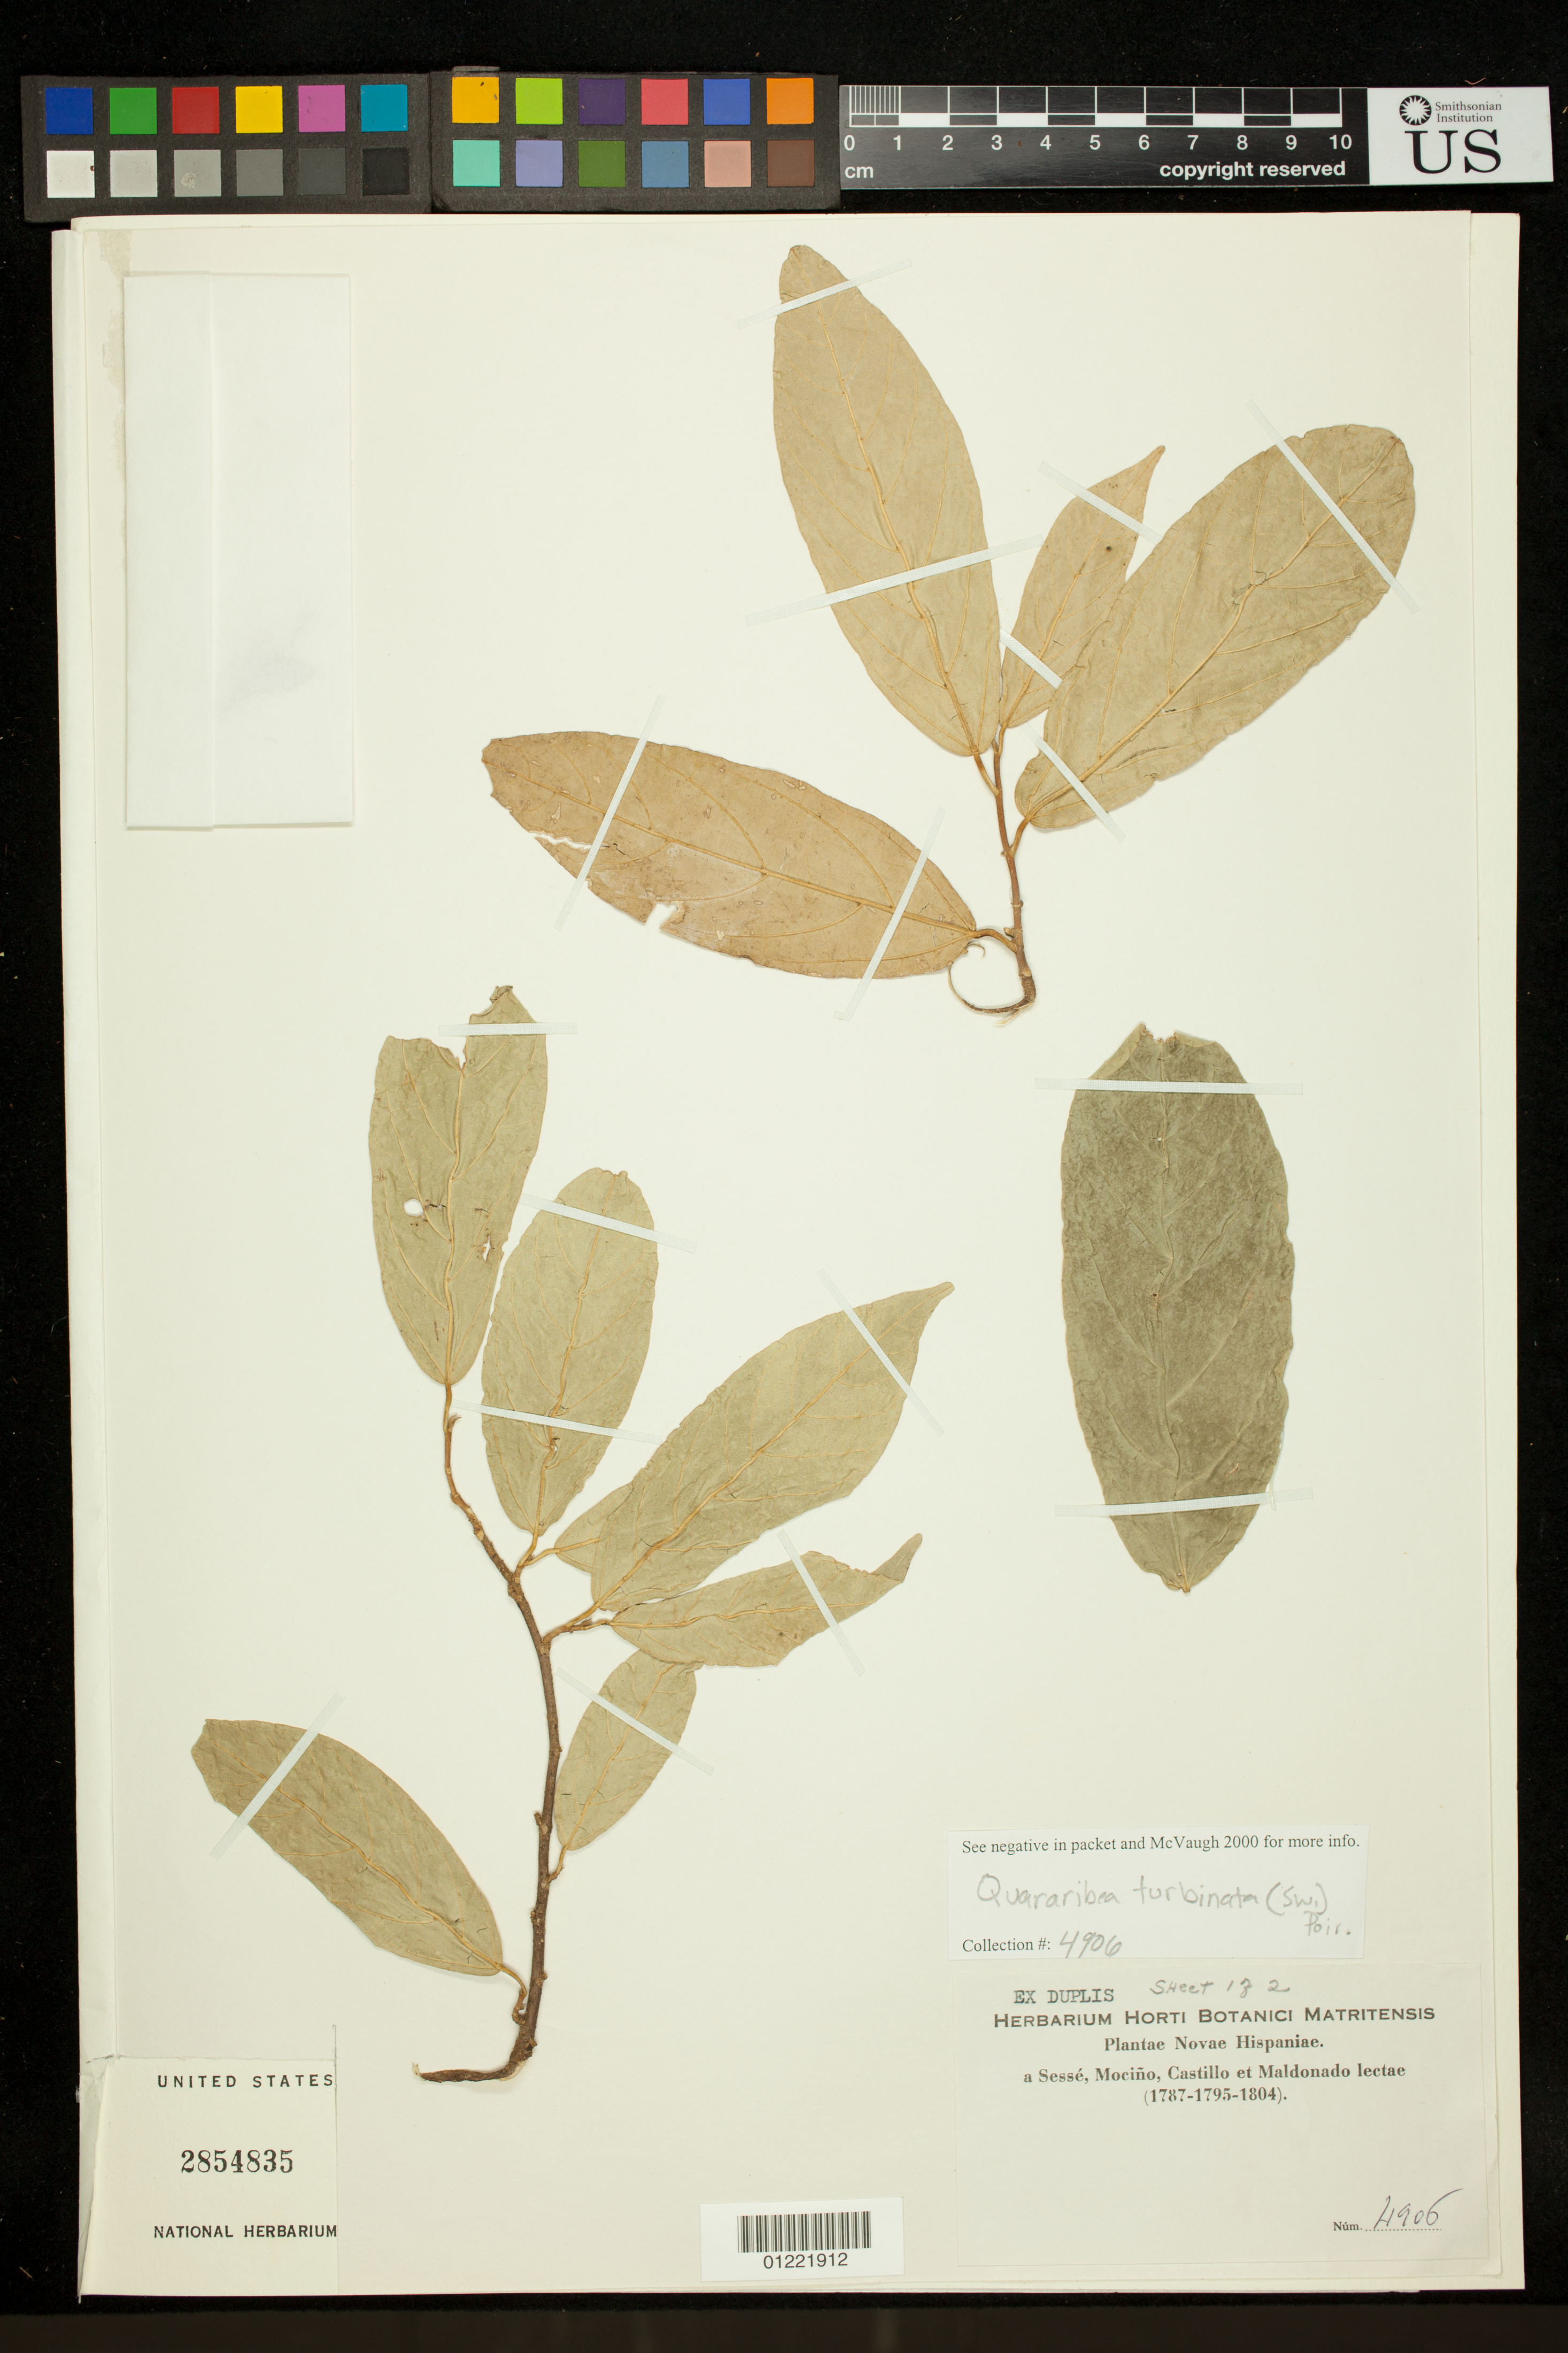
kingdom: Plantae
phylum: Tracheophyta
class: Magnoliopsida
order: Malvales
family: Malvaceae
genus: Quararibea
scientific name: Quararibea verticillaris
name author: (Ducke) A. DC.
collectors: M. Sessé y Lacasta, J. M. Mociño, J. D. del Castillo & J. Maldonado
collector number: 4906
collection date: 1787/1804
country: Mexico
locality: ex herb. Horti Botanici Matritensis. Plantae Novae Hispaniae.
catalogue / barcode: US 2854835